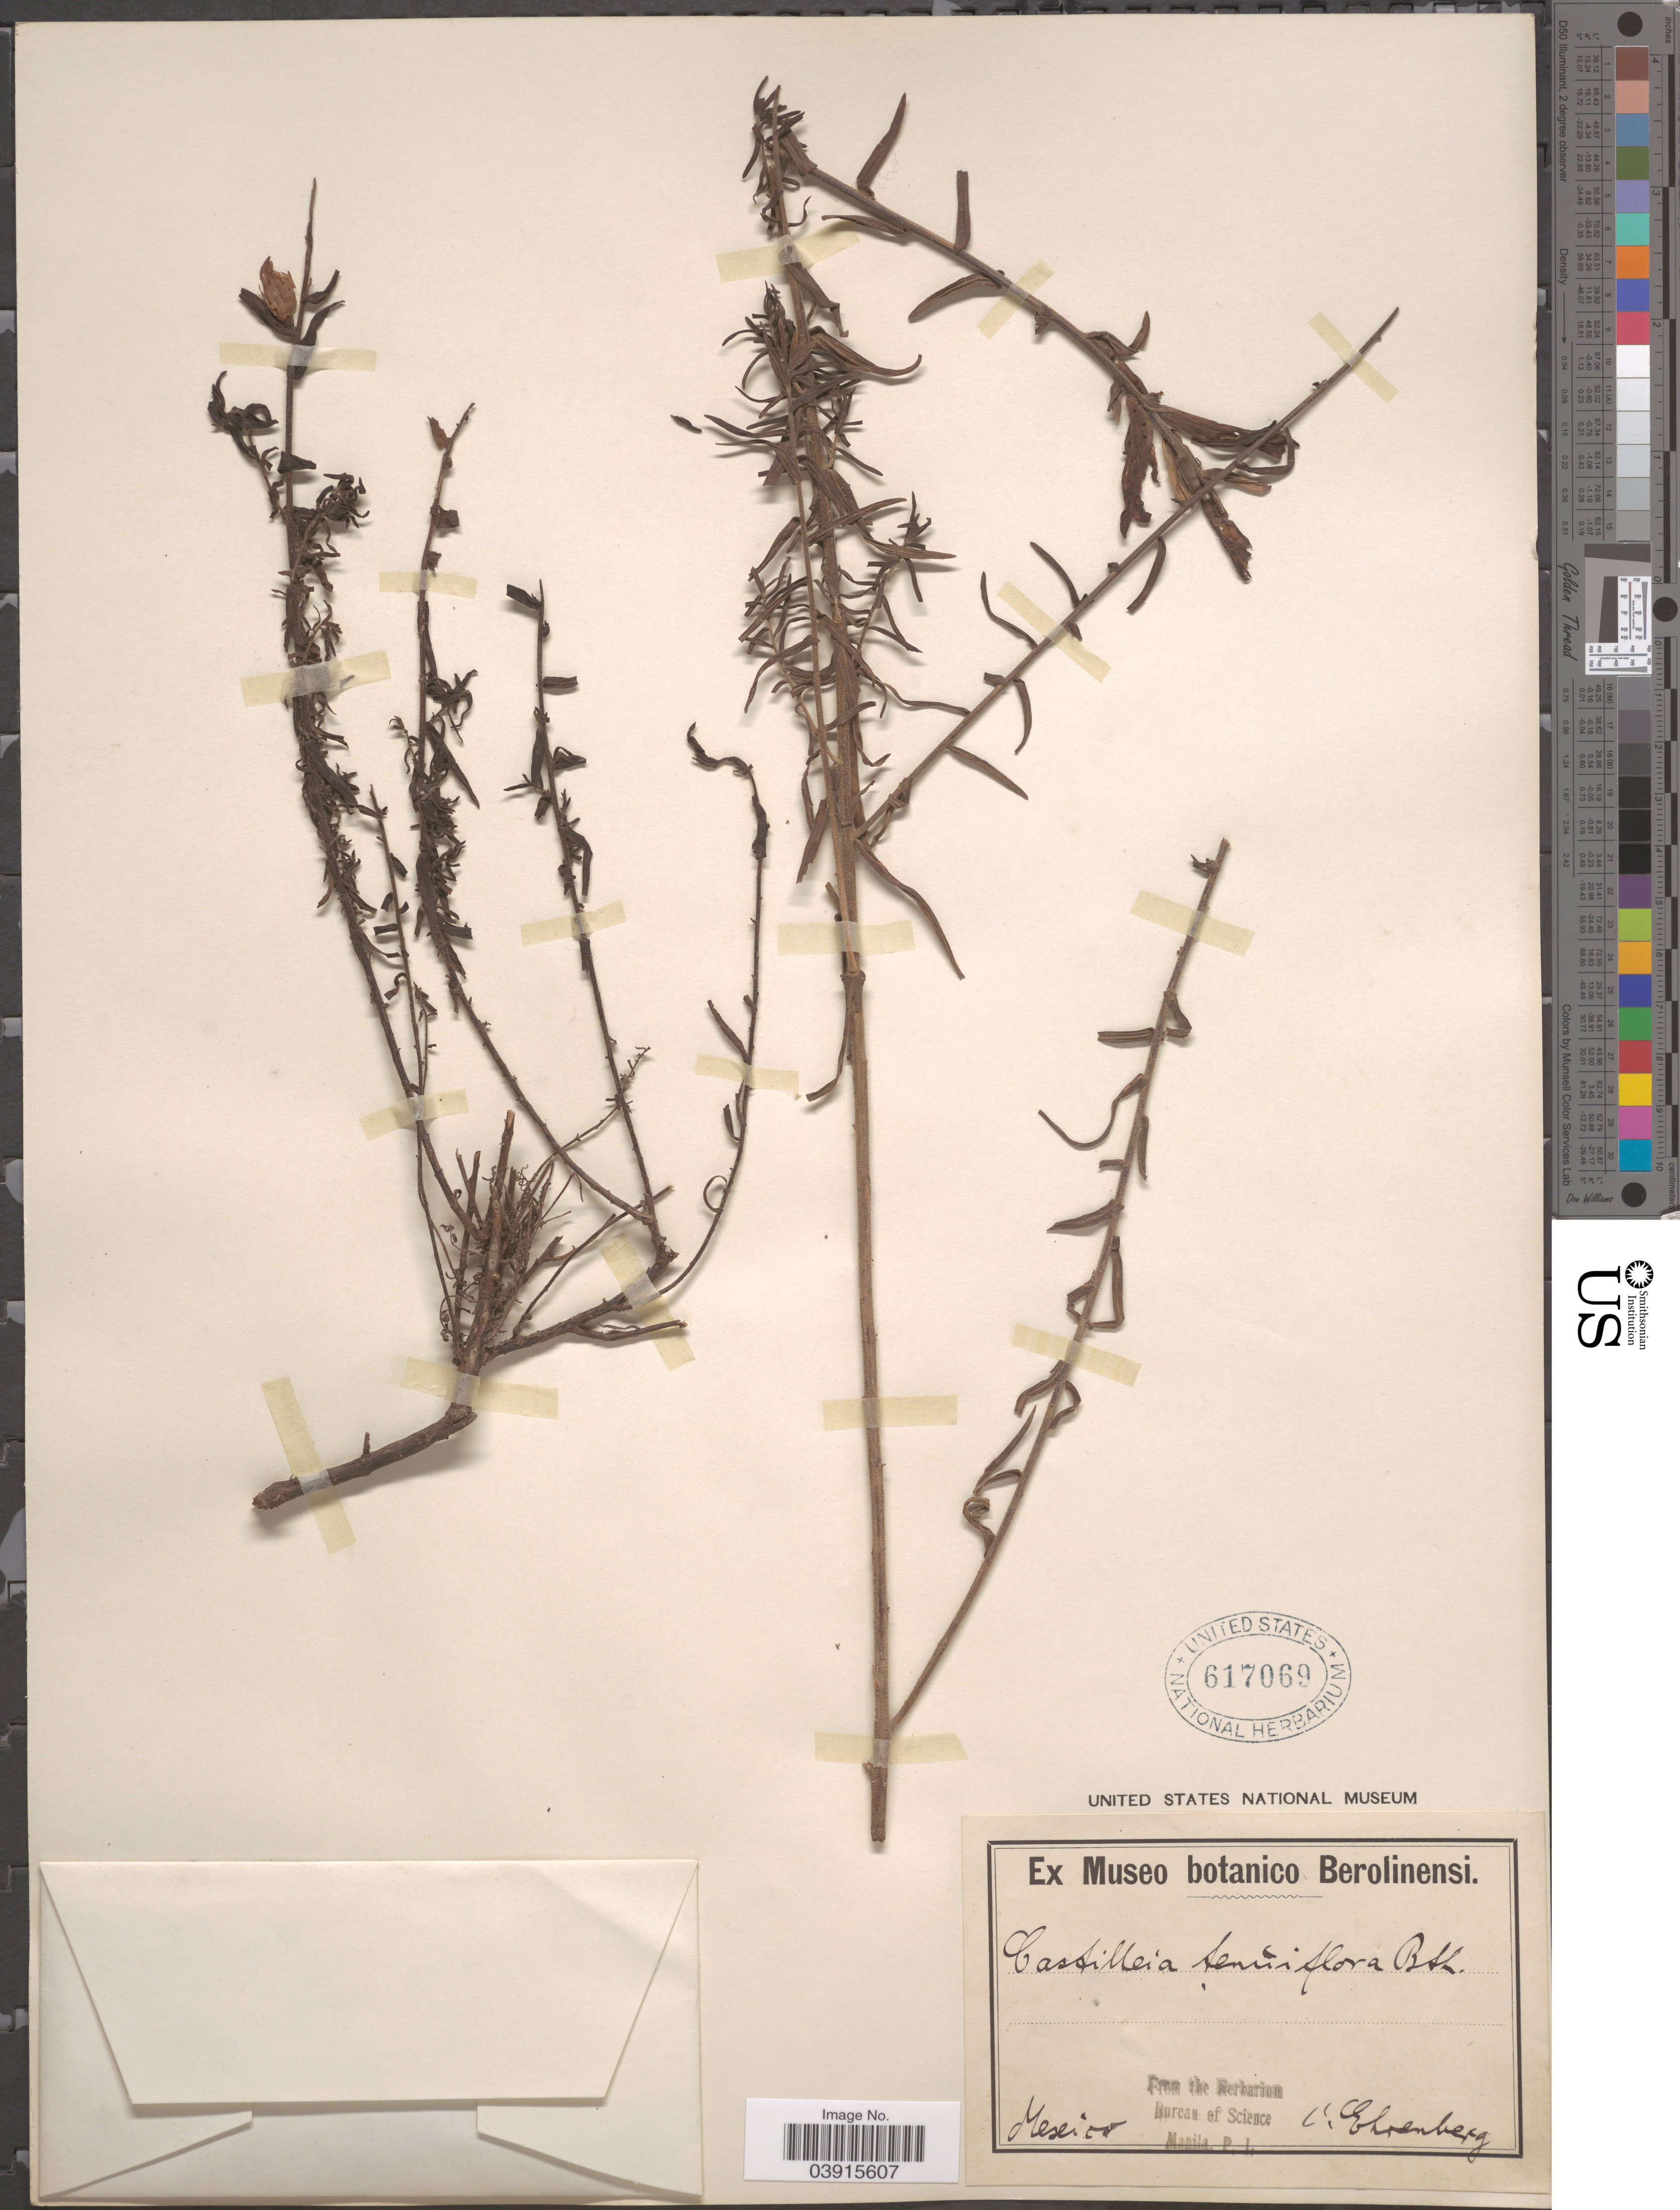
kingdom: Plantae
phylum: Tracheophyta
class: Magnoliopsida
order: Lamiales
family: Orobanchaceae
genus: Castilleja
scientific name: Castilleja tenuiflora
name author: Benth.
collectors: C. G. Ehrenberg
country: Mexico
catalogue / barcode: US 617069